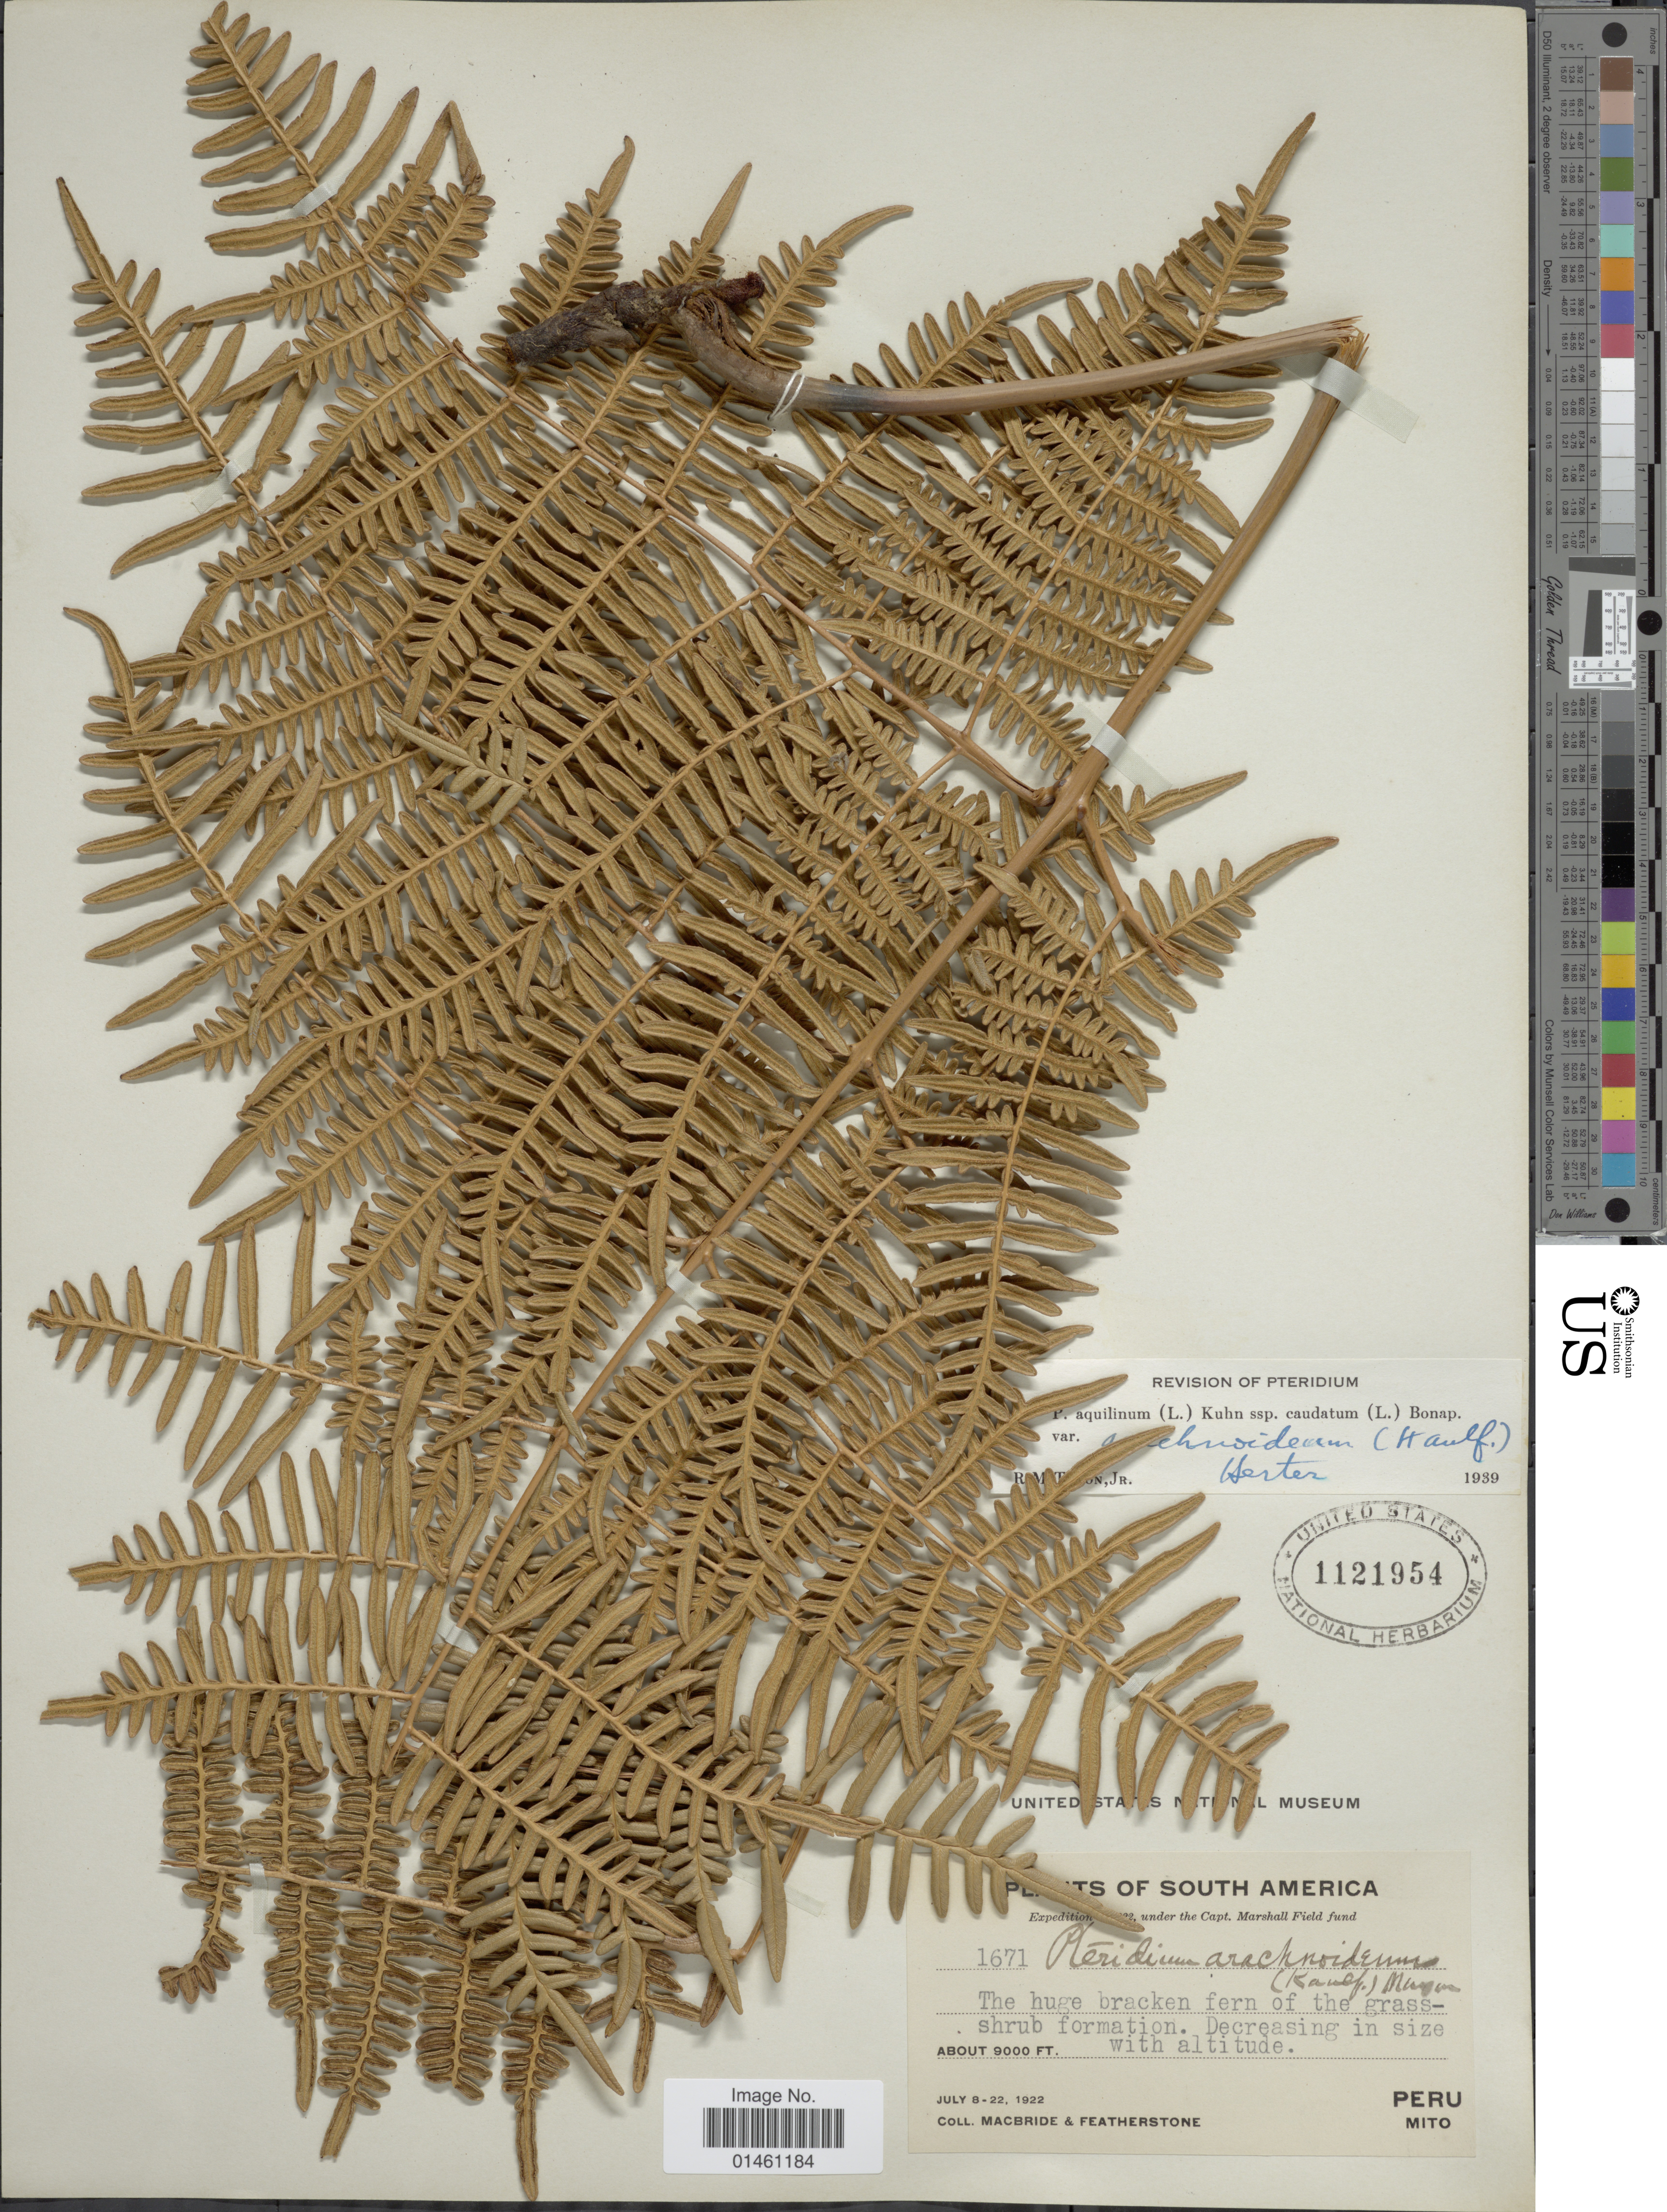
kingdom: Plantae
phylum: Tracheophyta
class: Polypodiopsida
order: Polypodiales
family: Dennstaedtiaceae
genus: Pteridium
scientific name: Pteridium aquilinum var. arachnoideum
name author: (Kaulf.) Herter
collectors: Macbride, -- & -. Featherstone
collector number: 1671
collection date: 1922-07-08/1922-07-22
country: Peru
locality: Mito, South America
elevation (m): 2743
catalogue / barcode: US 1121954